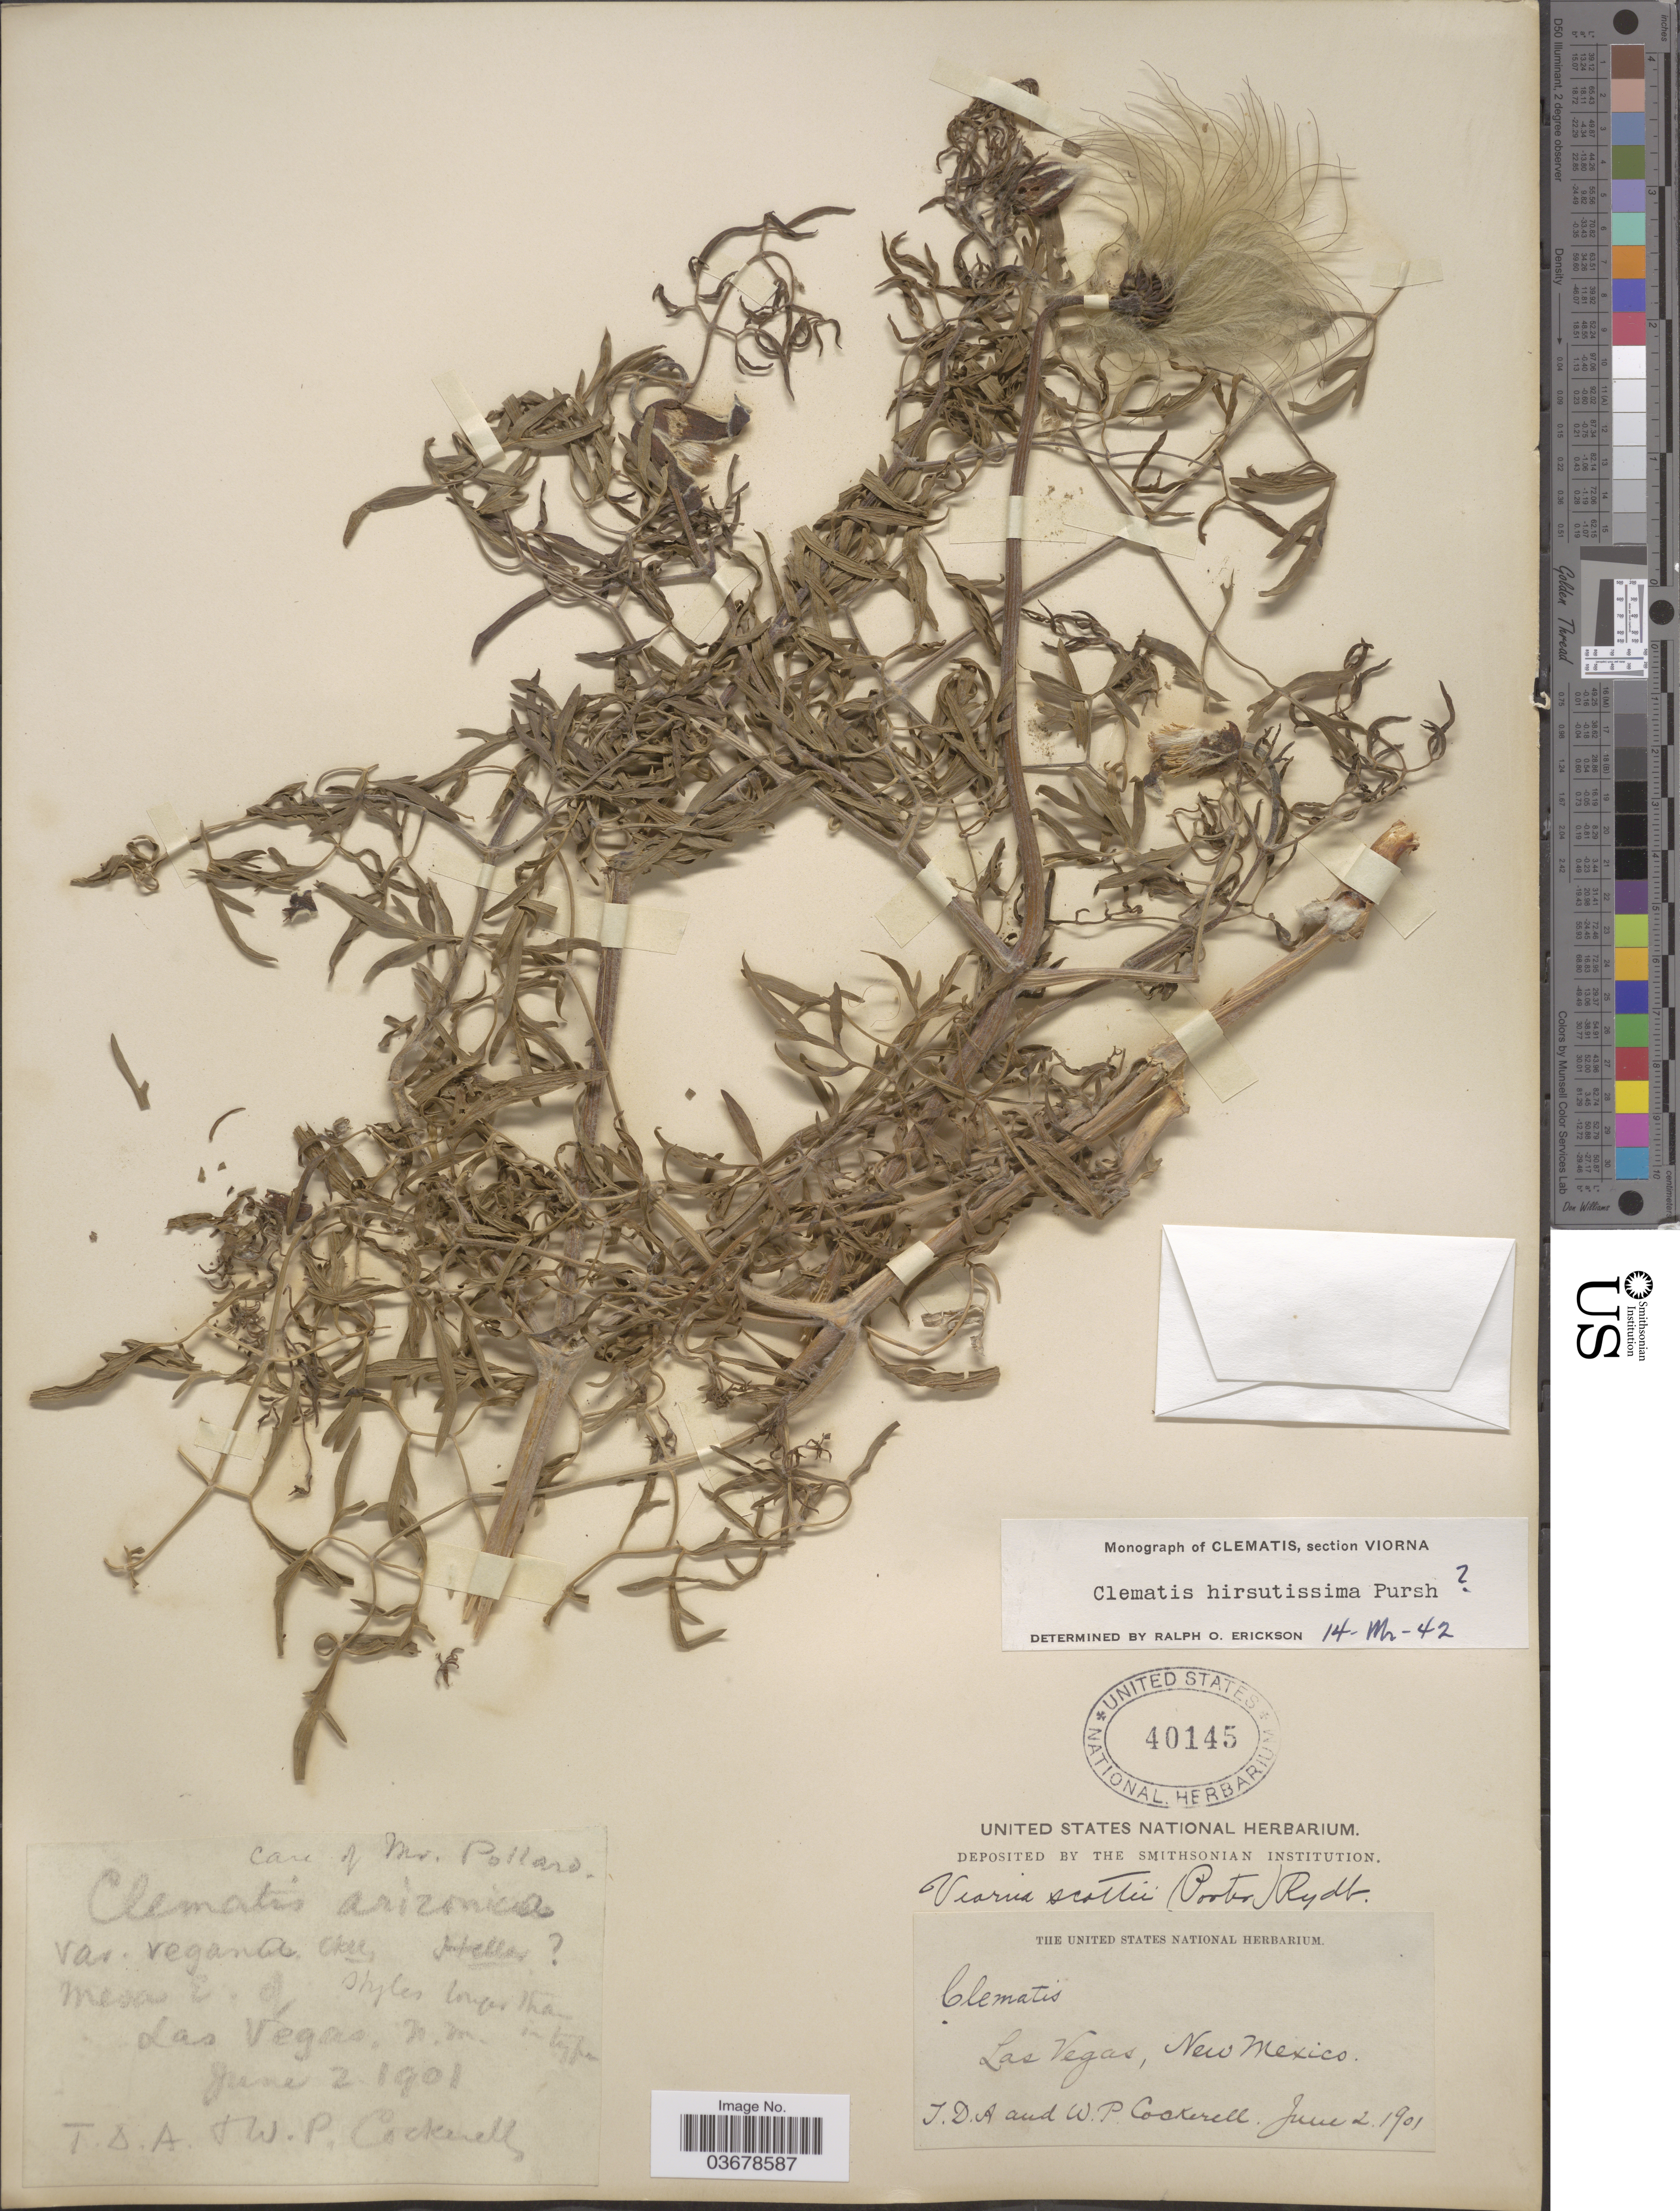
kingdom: Plantae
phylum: Tracheophyta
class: Magnoliopsida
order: Ranunculales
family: Ranunculaceae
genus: Clematis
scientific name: Clematis viorna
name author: L.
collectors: T. Cockerell & W. Cockerell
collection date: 1901-06-02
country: United States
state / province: New Mexico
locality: Las Vegas. Mesa E. of Las Vegas.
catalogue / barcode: US 40145